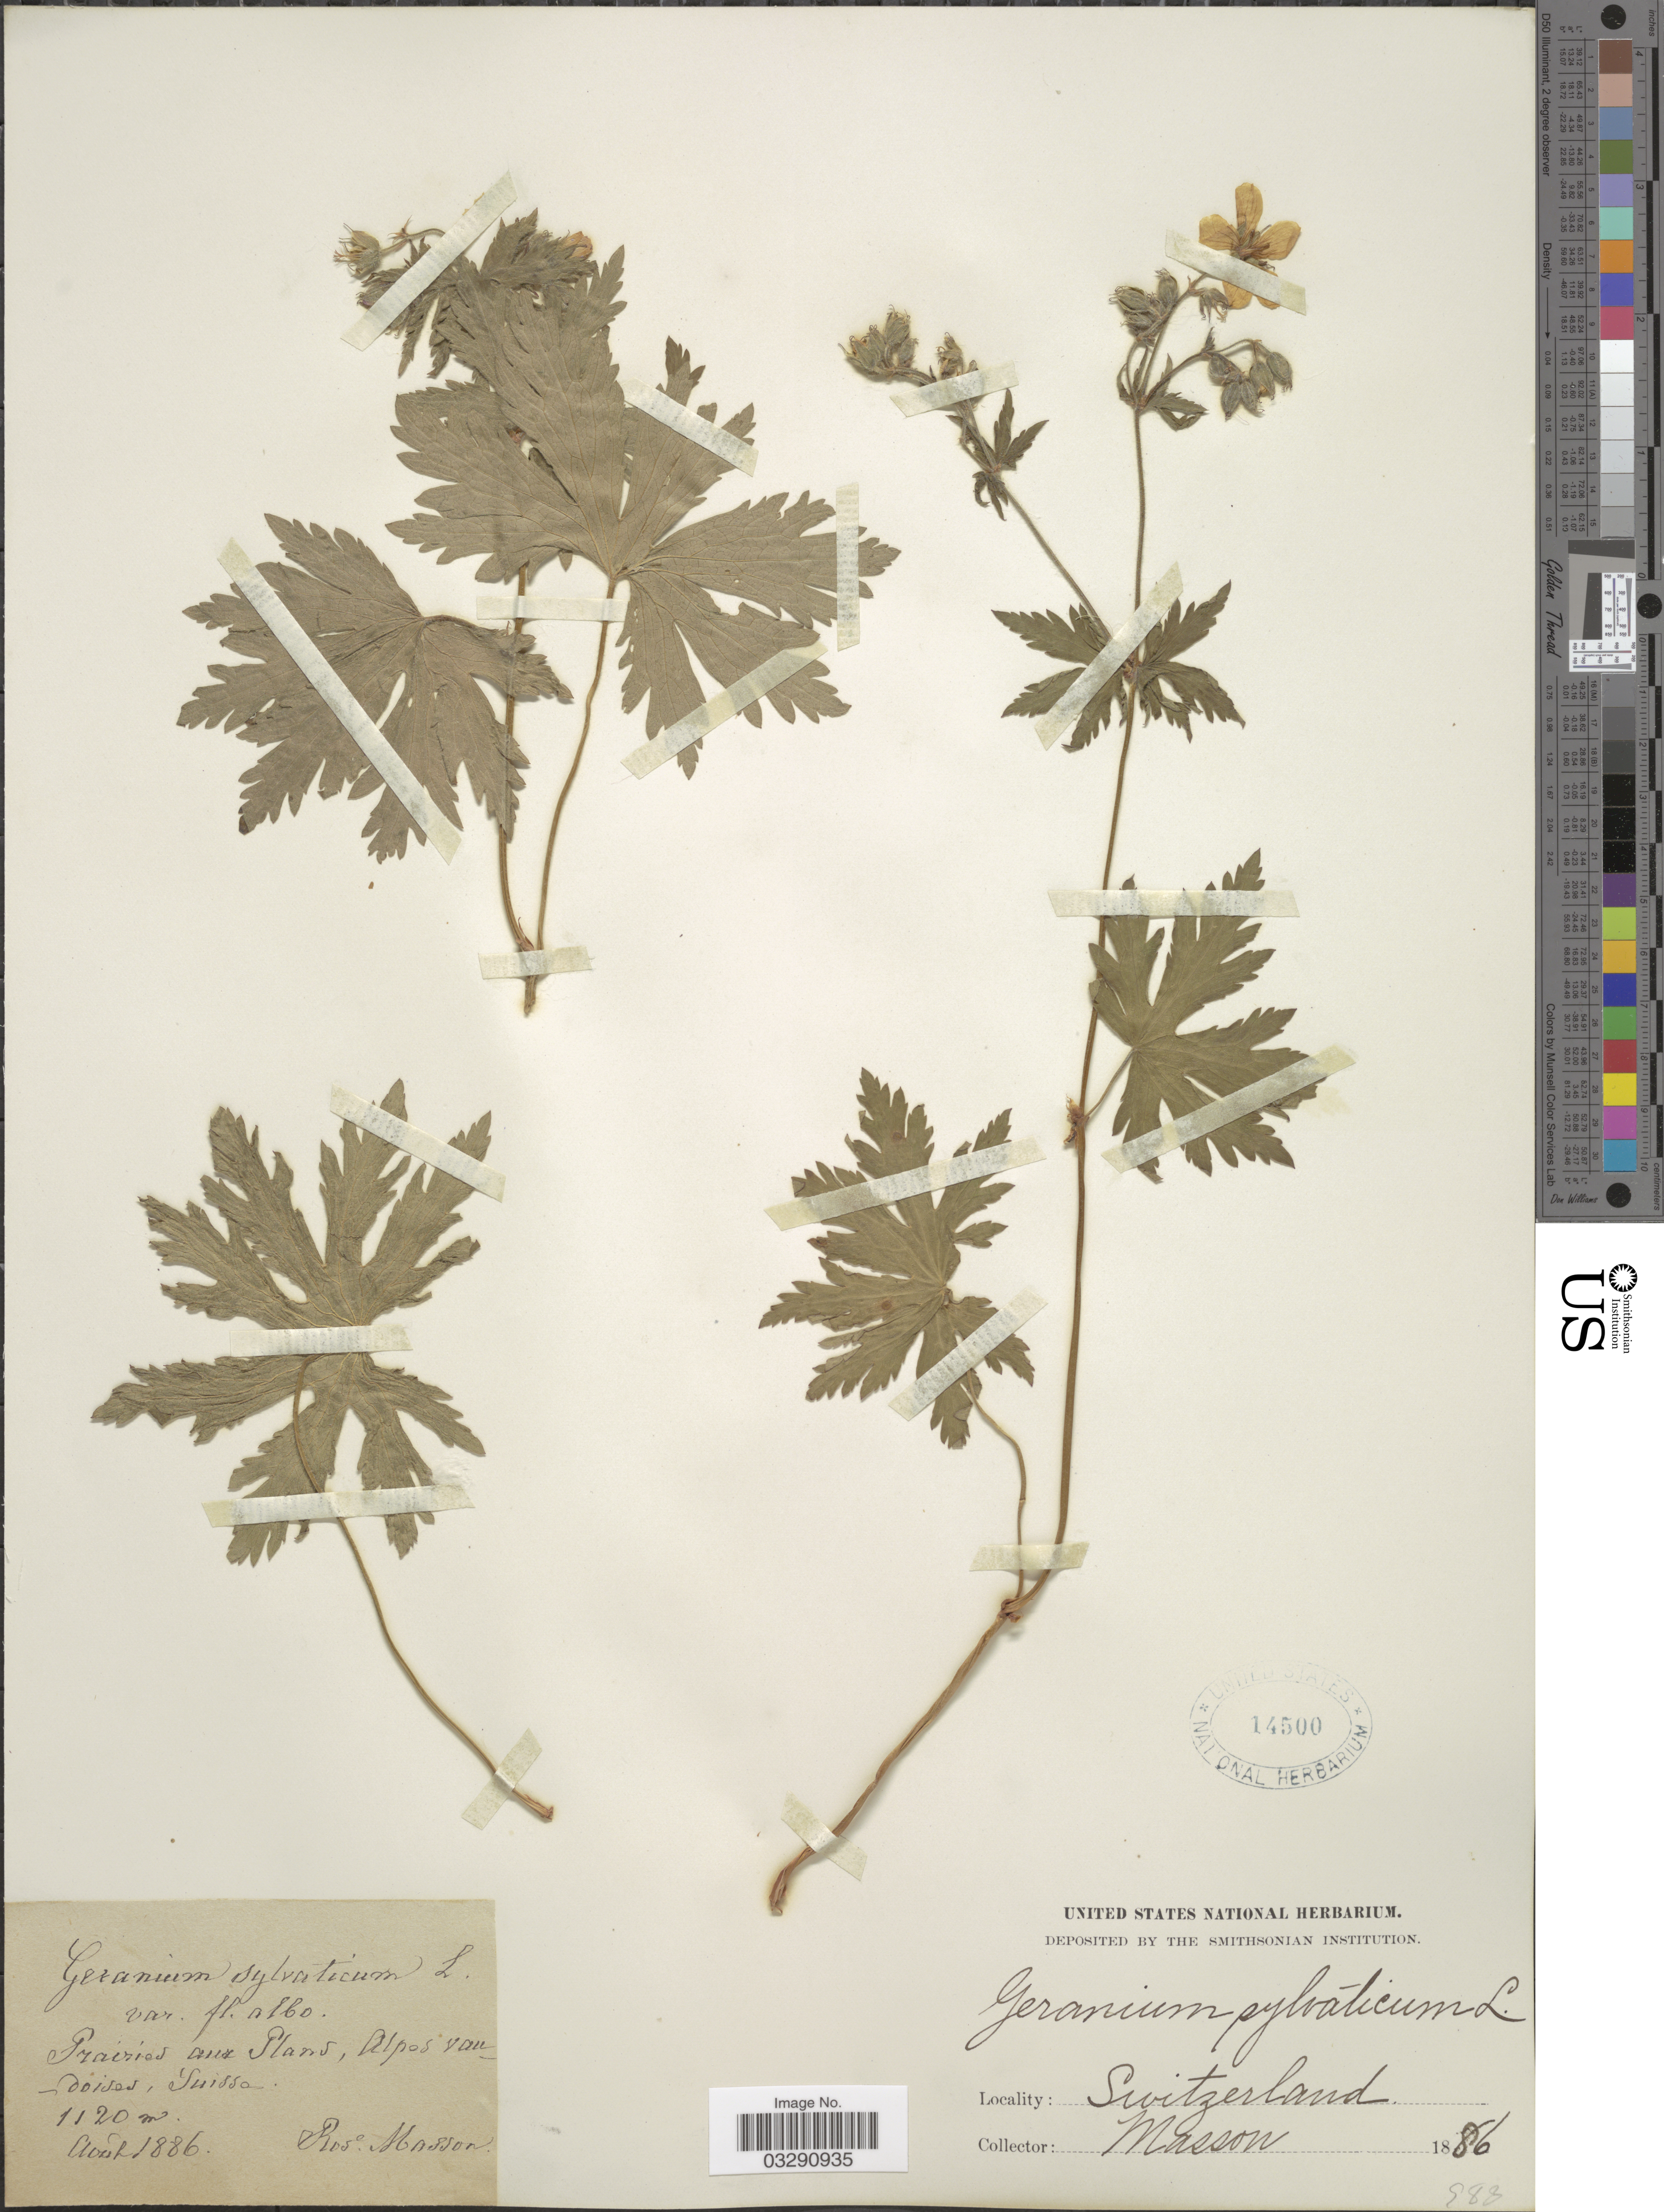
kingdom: Plantae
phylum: Tracheophyta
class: Magnoliopsida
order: Geraniales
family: Geraniaceae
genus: Geranium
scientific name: Geranium silvaticum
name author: L.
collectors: R. Masson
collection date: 1886-08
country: Switzerland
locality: Prairies aux Plans, Alpos vaudoises, Suisse.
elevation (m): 1120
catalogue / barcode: US 14500